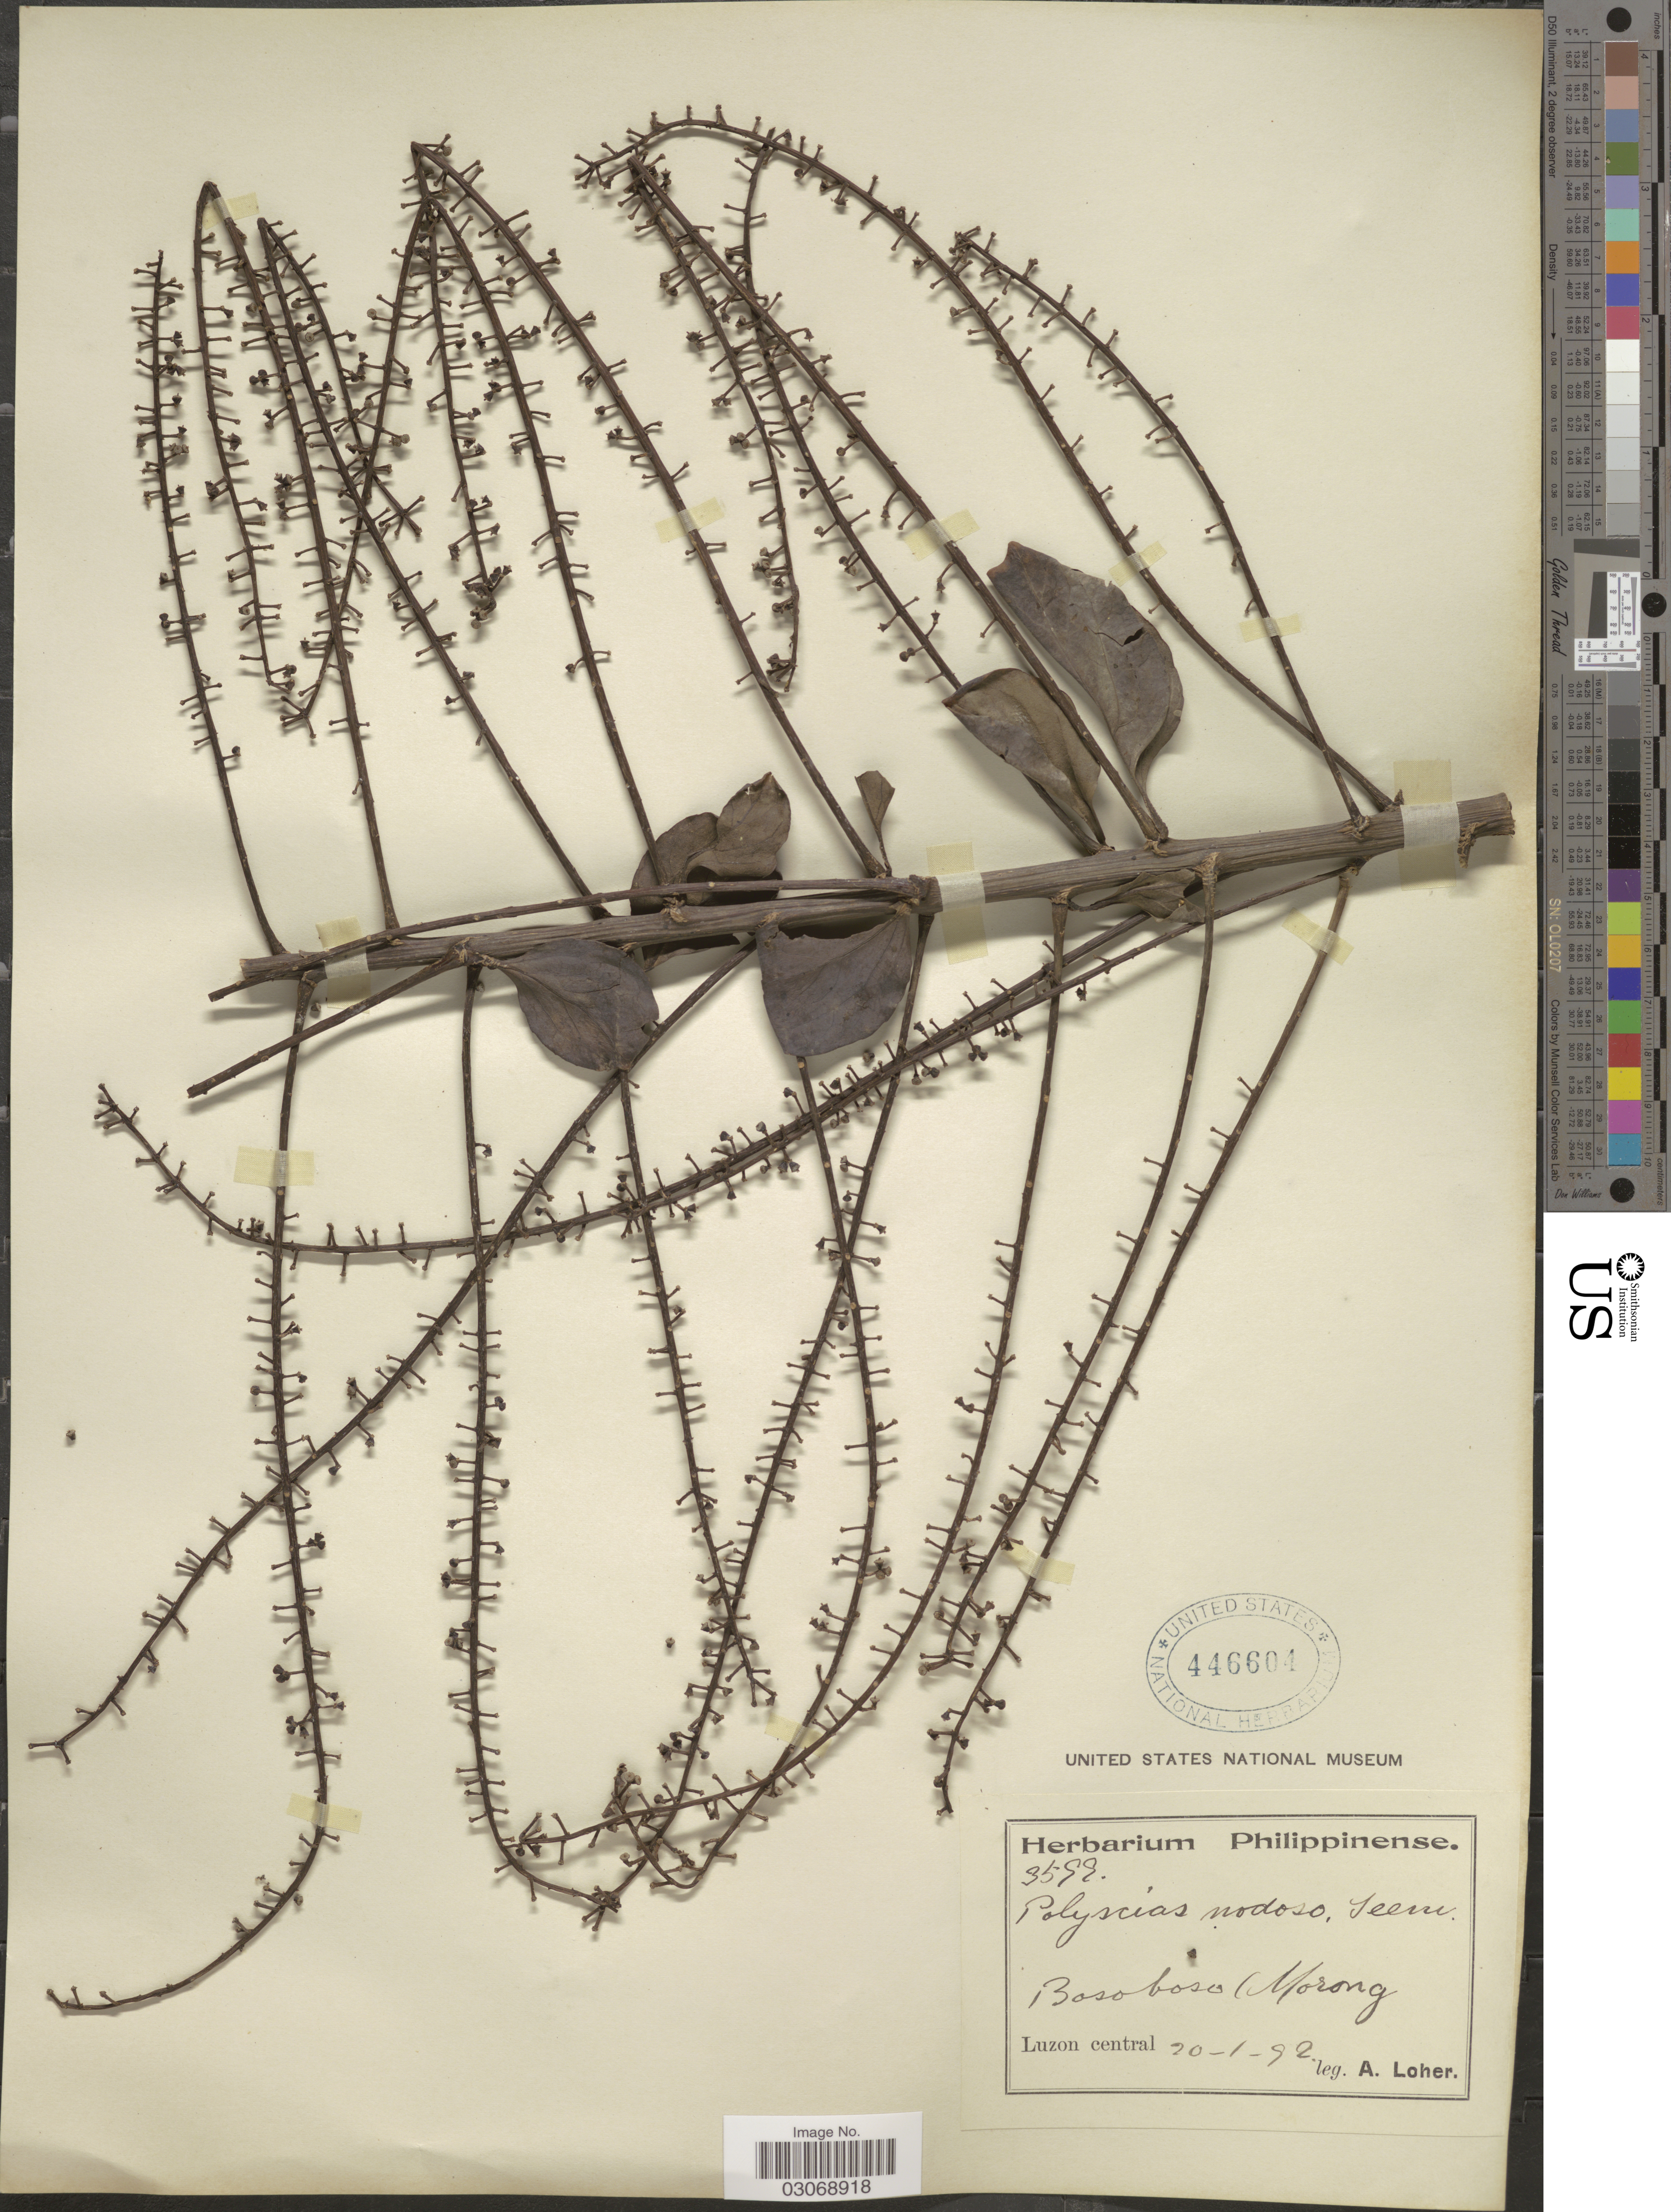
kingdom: Plantae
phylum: Tracheophyta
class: Magnoliopsida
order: Apiales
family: Araliaceae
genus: Polyscias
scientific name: Polyscias nodosa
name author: (Blume) Seem.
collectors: A. Loher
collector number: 3599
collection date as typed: Transcribed d/m/y: 20/1/92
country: Philippines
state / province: Central Luzon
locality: Bosoboso (Morong). Luzon Central.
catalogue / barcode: US 446604